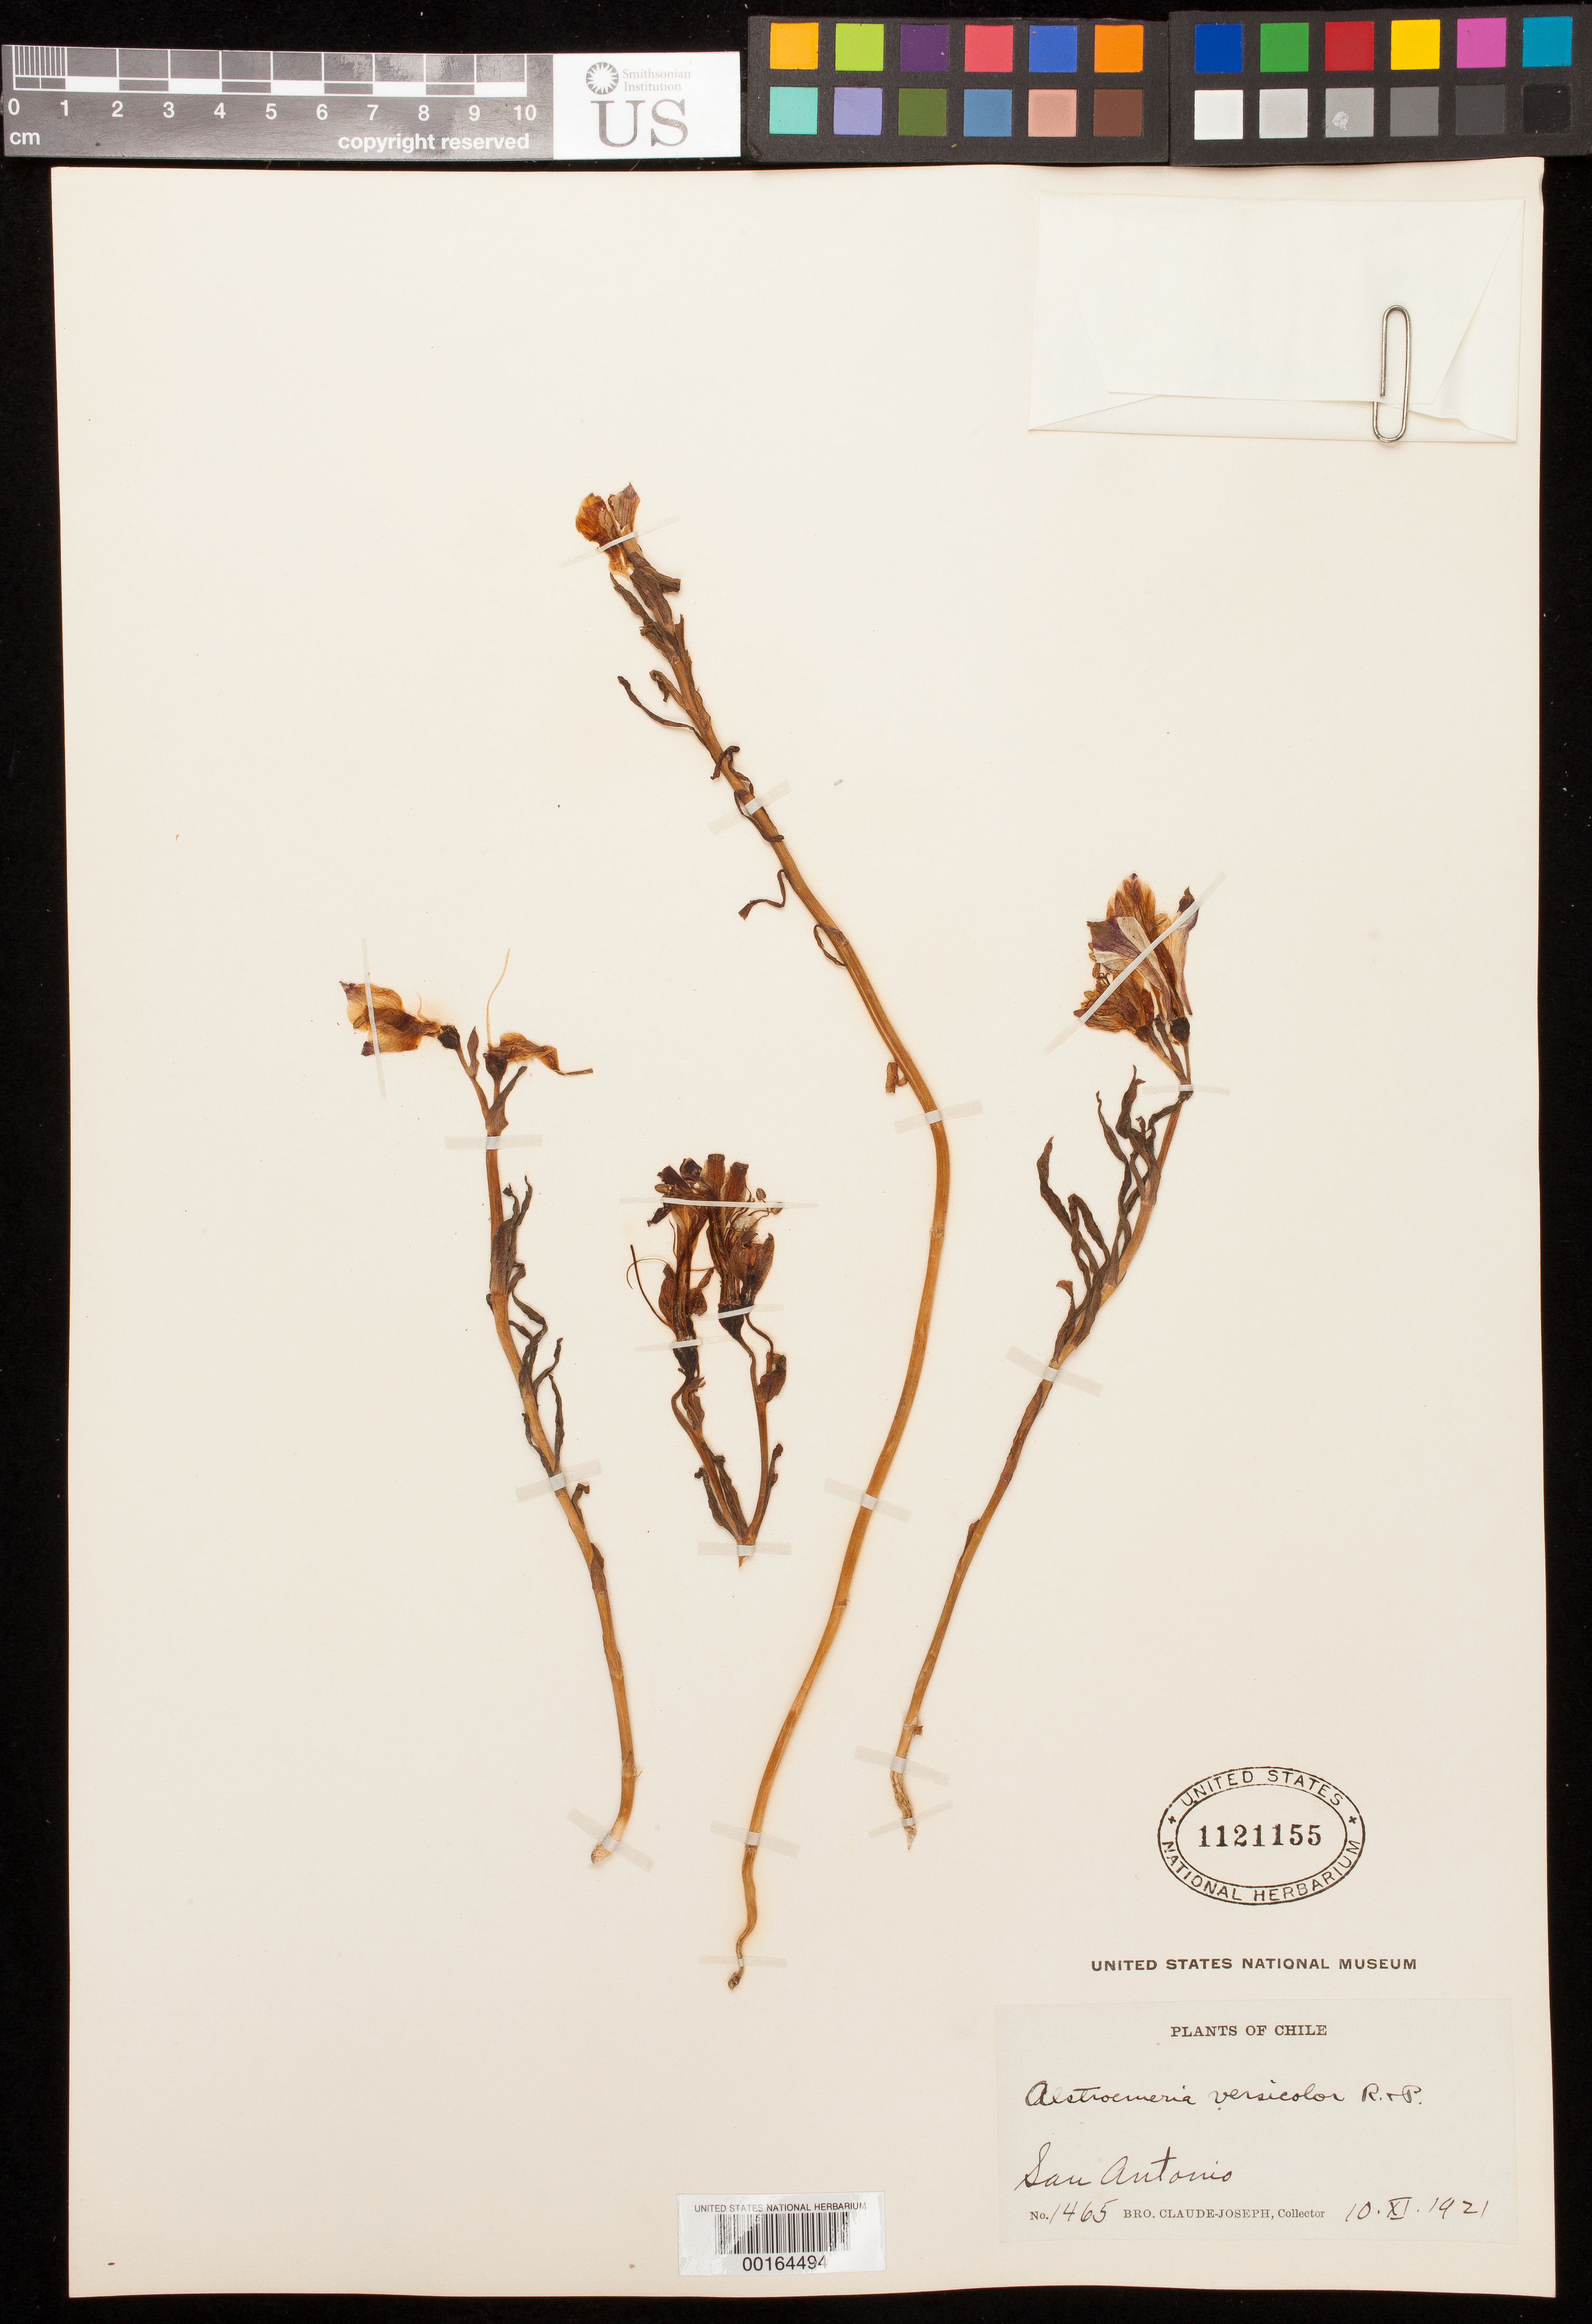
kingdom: Plantae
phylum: Tracheophyta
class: Liliopsida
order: Liliales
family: Alstroemeriaceae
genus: Alstroemeria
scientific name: Alstroemeria versicolor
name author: Ruiz & Pav.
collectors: Bro. Claude-Joseph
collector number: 1465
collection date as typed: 10 Nov 1921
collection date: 1921-11-10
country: Chile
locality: San antonio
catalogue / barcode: US 1121155